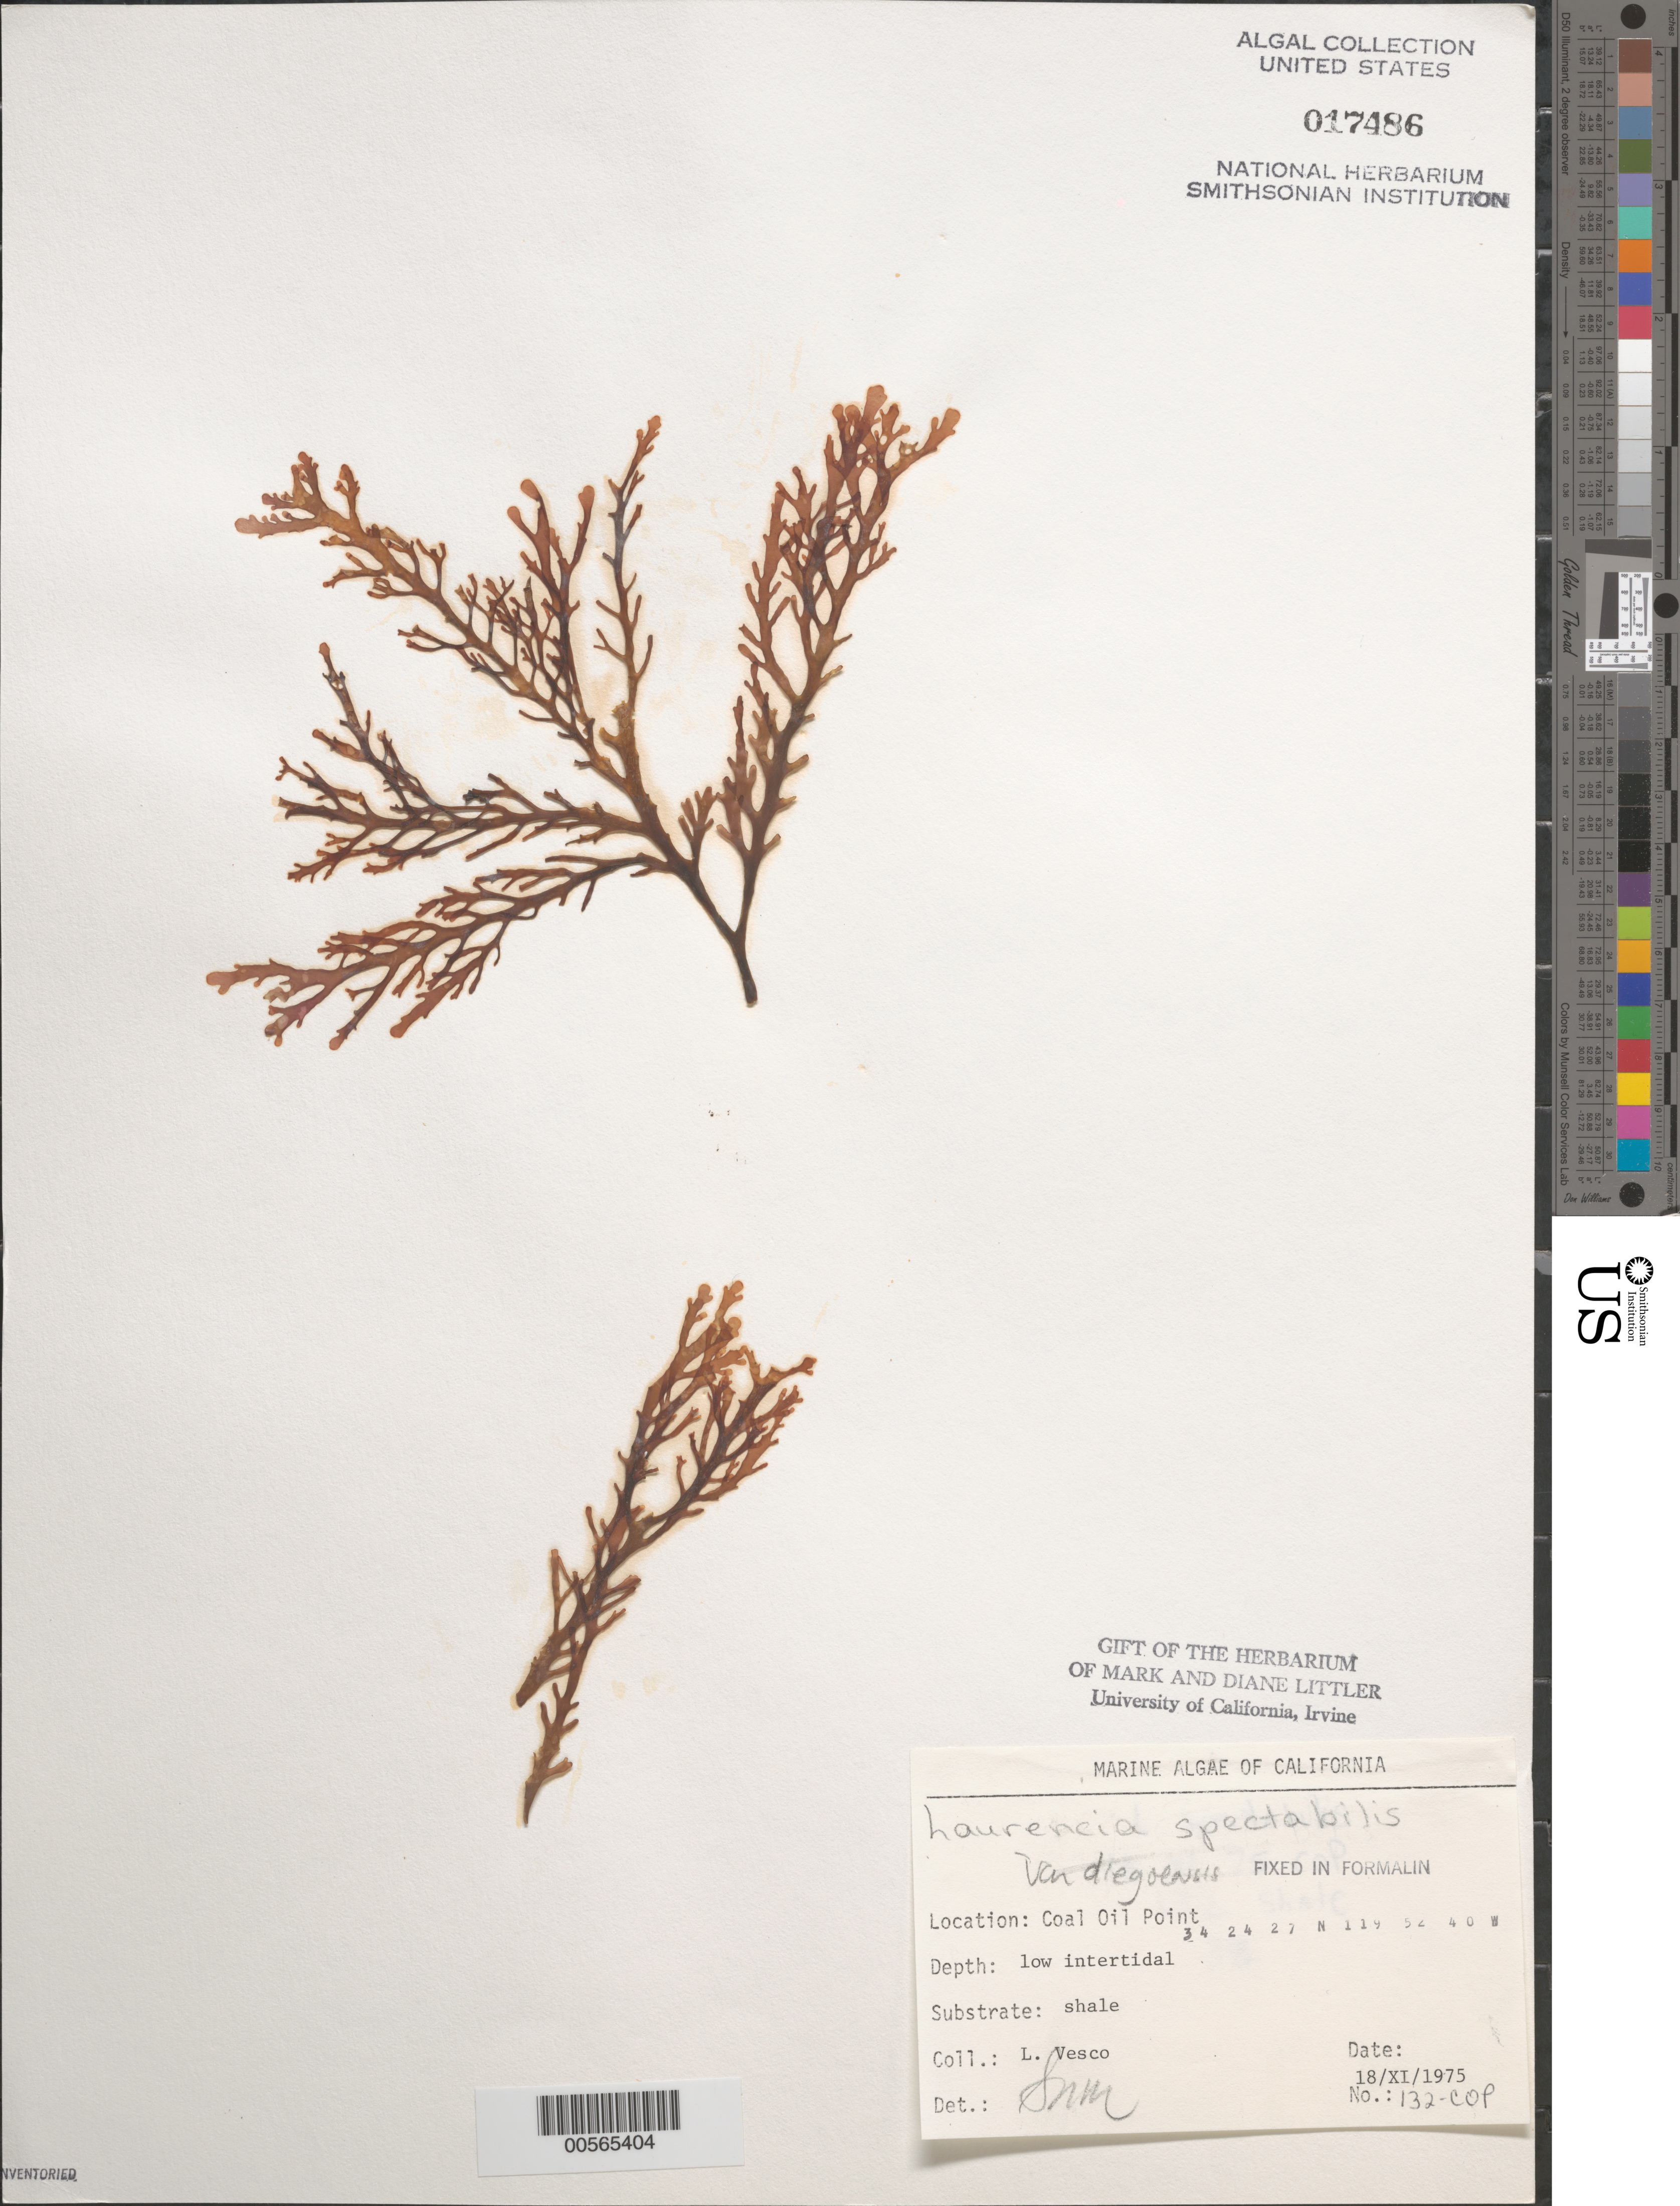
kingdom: Plantae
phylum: Rhodophyta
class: Florideophyceae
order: Ceramiales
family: Rhodomelaceae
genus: Osmundea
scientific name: Osmundea spectabilis var. diegoensis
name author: (E.Y. Dawson) K.W. Nam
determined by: Algae name updating Project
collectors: L. Vesco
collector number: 132-cop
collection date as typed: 18 Nov 1975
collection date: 1975-11-18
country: United States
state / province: California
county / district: Santa Barbara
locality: Coal Oil Point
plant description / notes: BLM-SOCALBIGHT Rocky Intertidal Survey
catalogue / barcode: US 17486